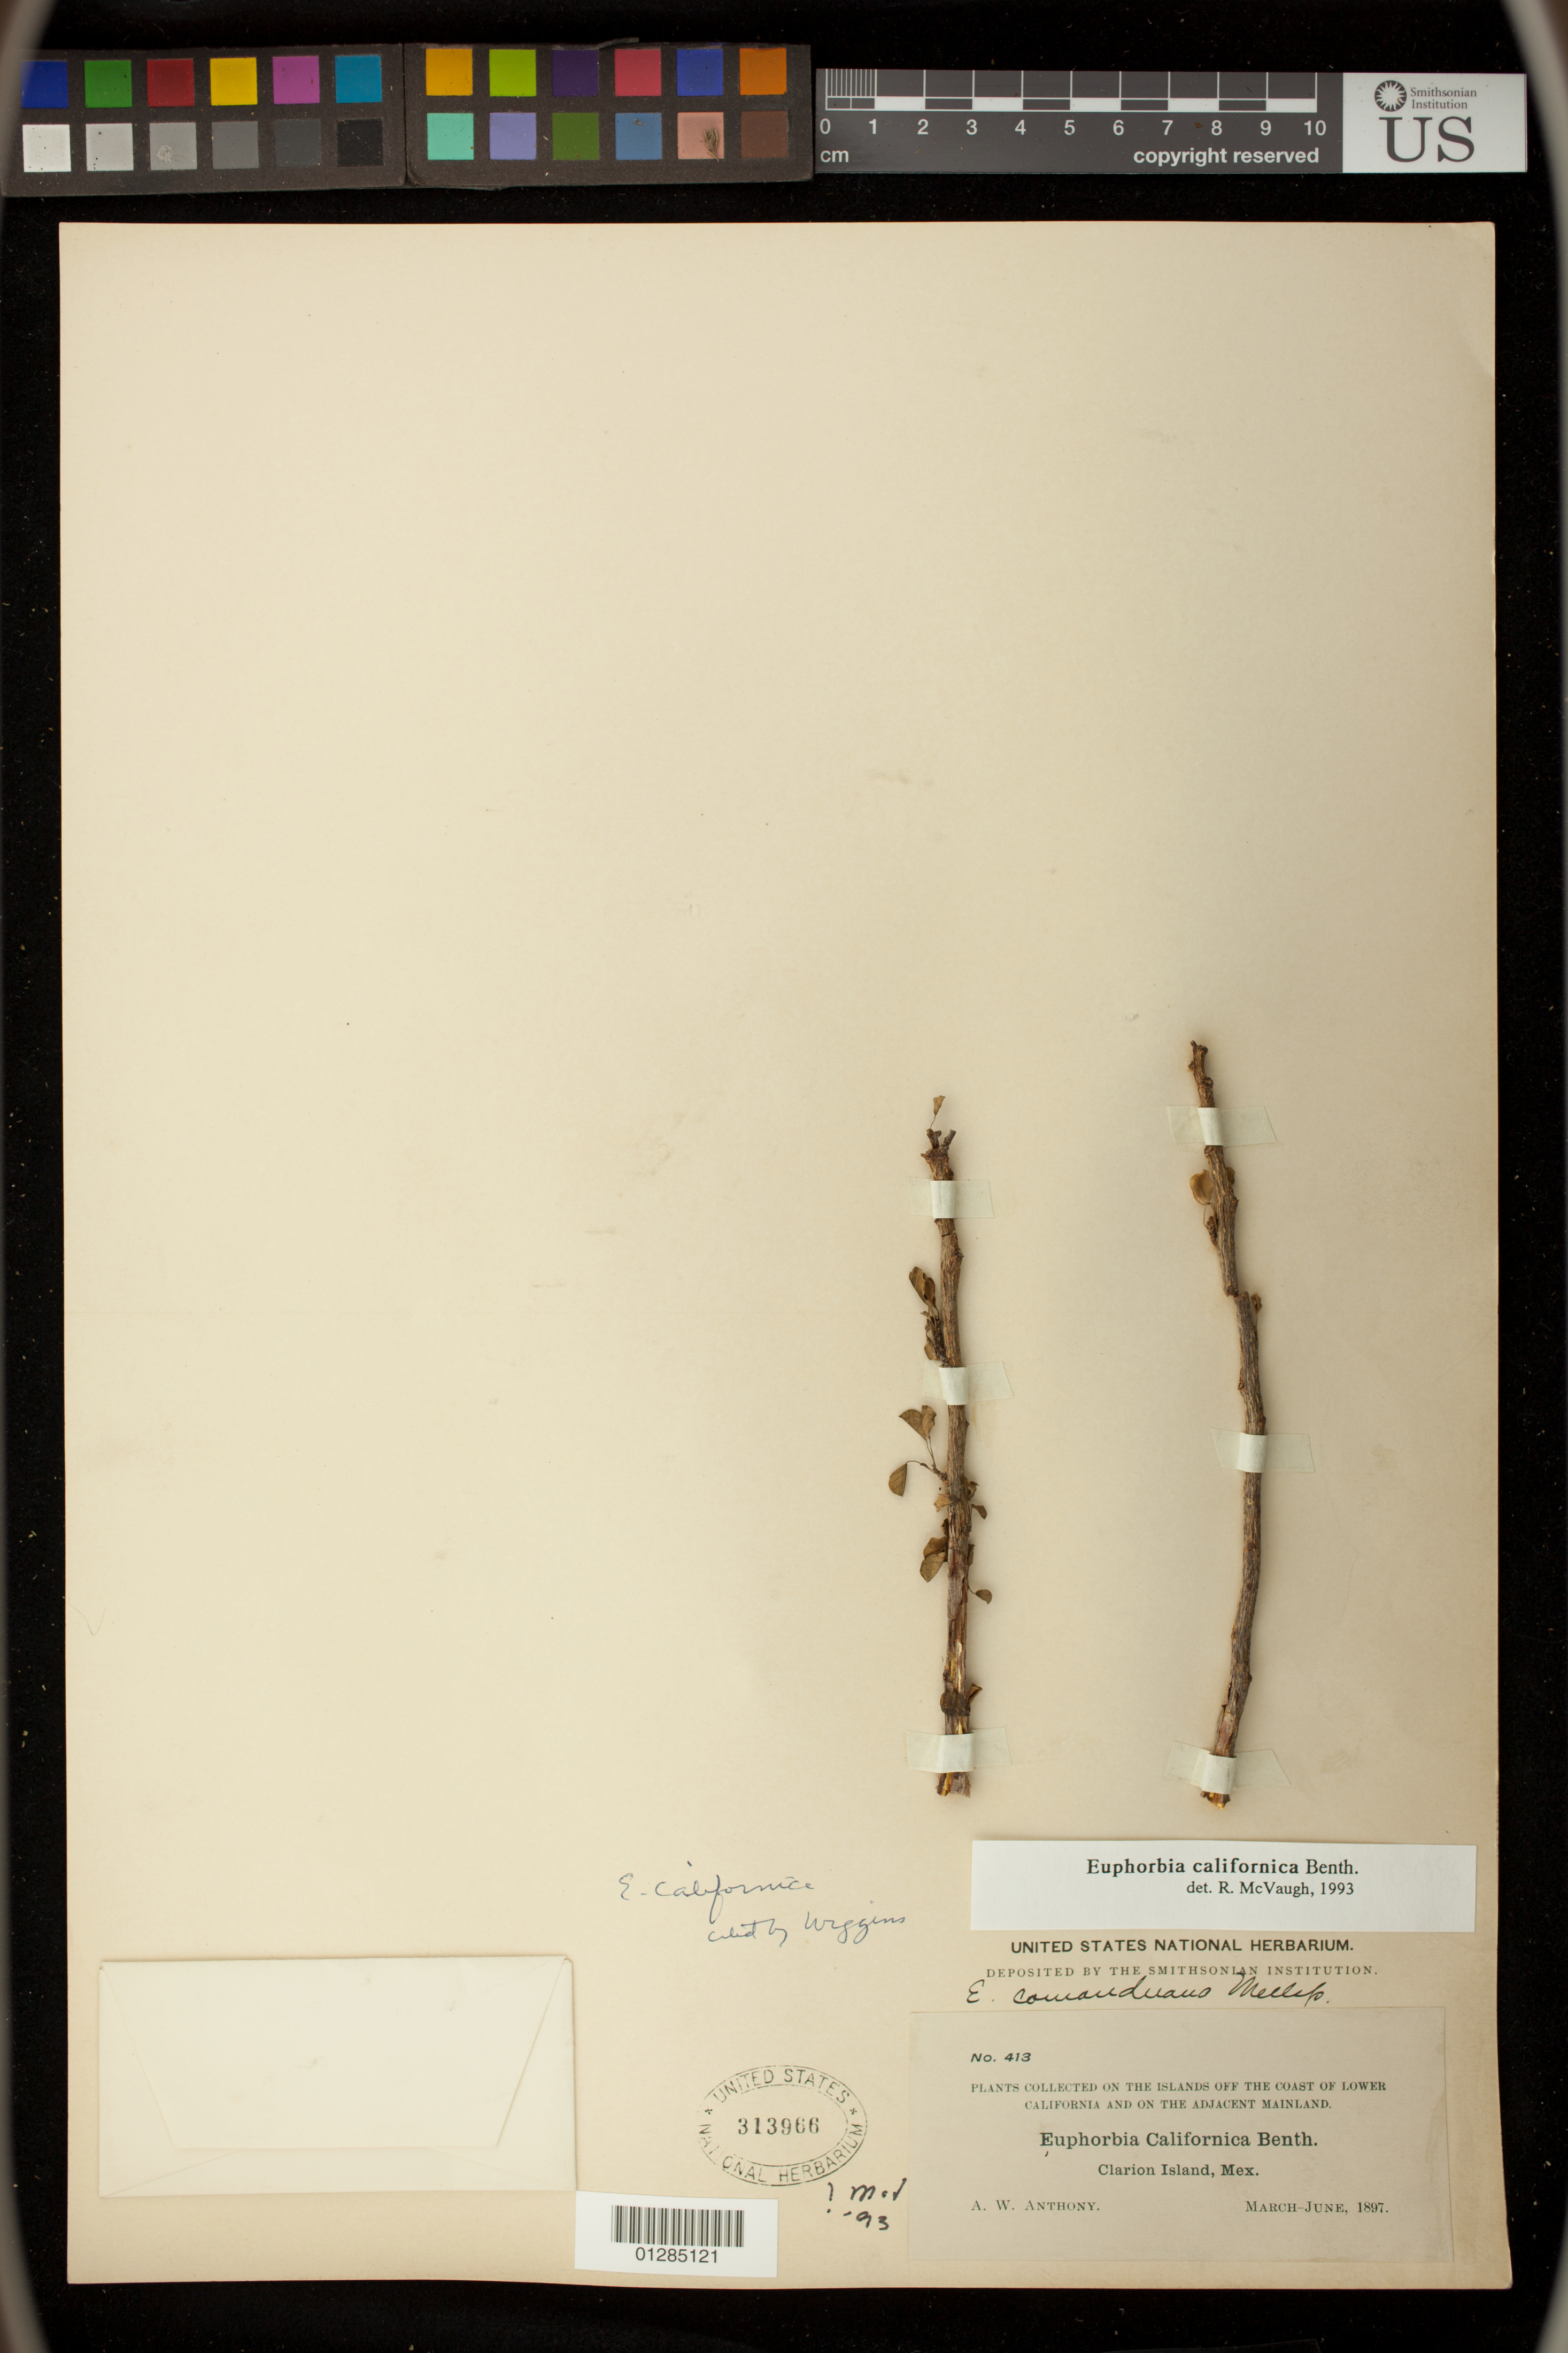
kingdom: Plantae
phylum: Tracheophyta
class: Magnoliopsida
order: Malpighiales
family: Euphorbiaceae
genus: Euphorbia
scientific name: Euphorbia californica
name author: Benth.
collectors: A. W. Anthony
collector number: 413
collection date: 1897-03/1897-06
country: Mexico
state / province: Colima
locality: Clarion Island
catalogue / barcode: US 313966